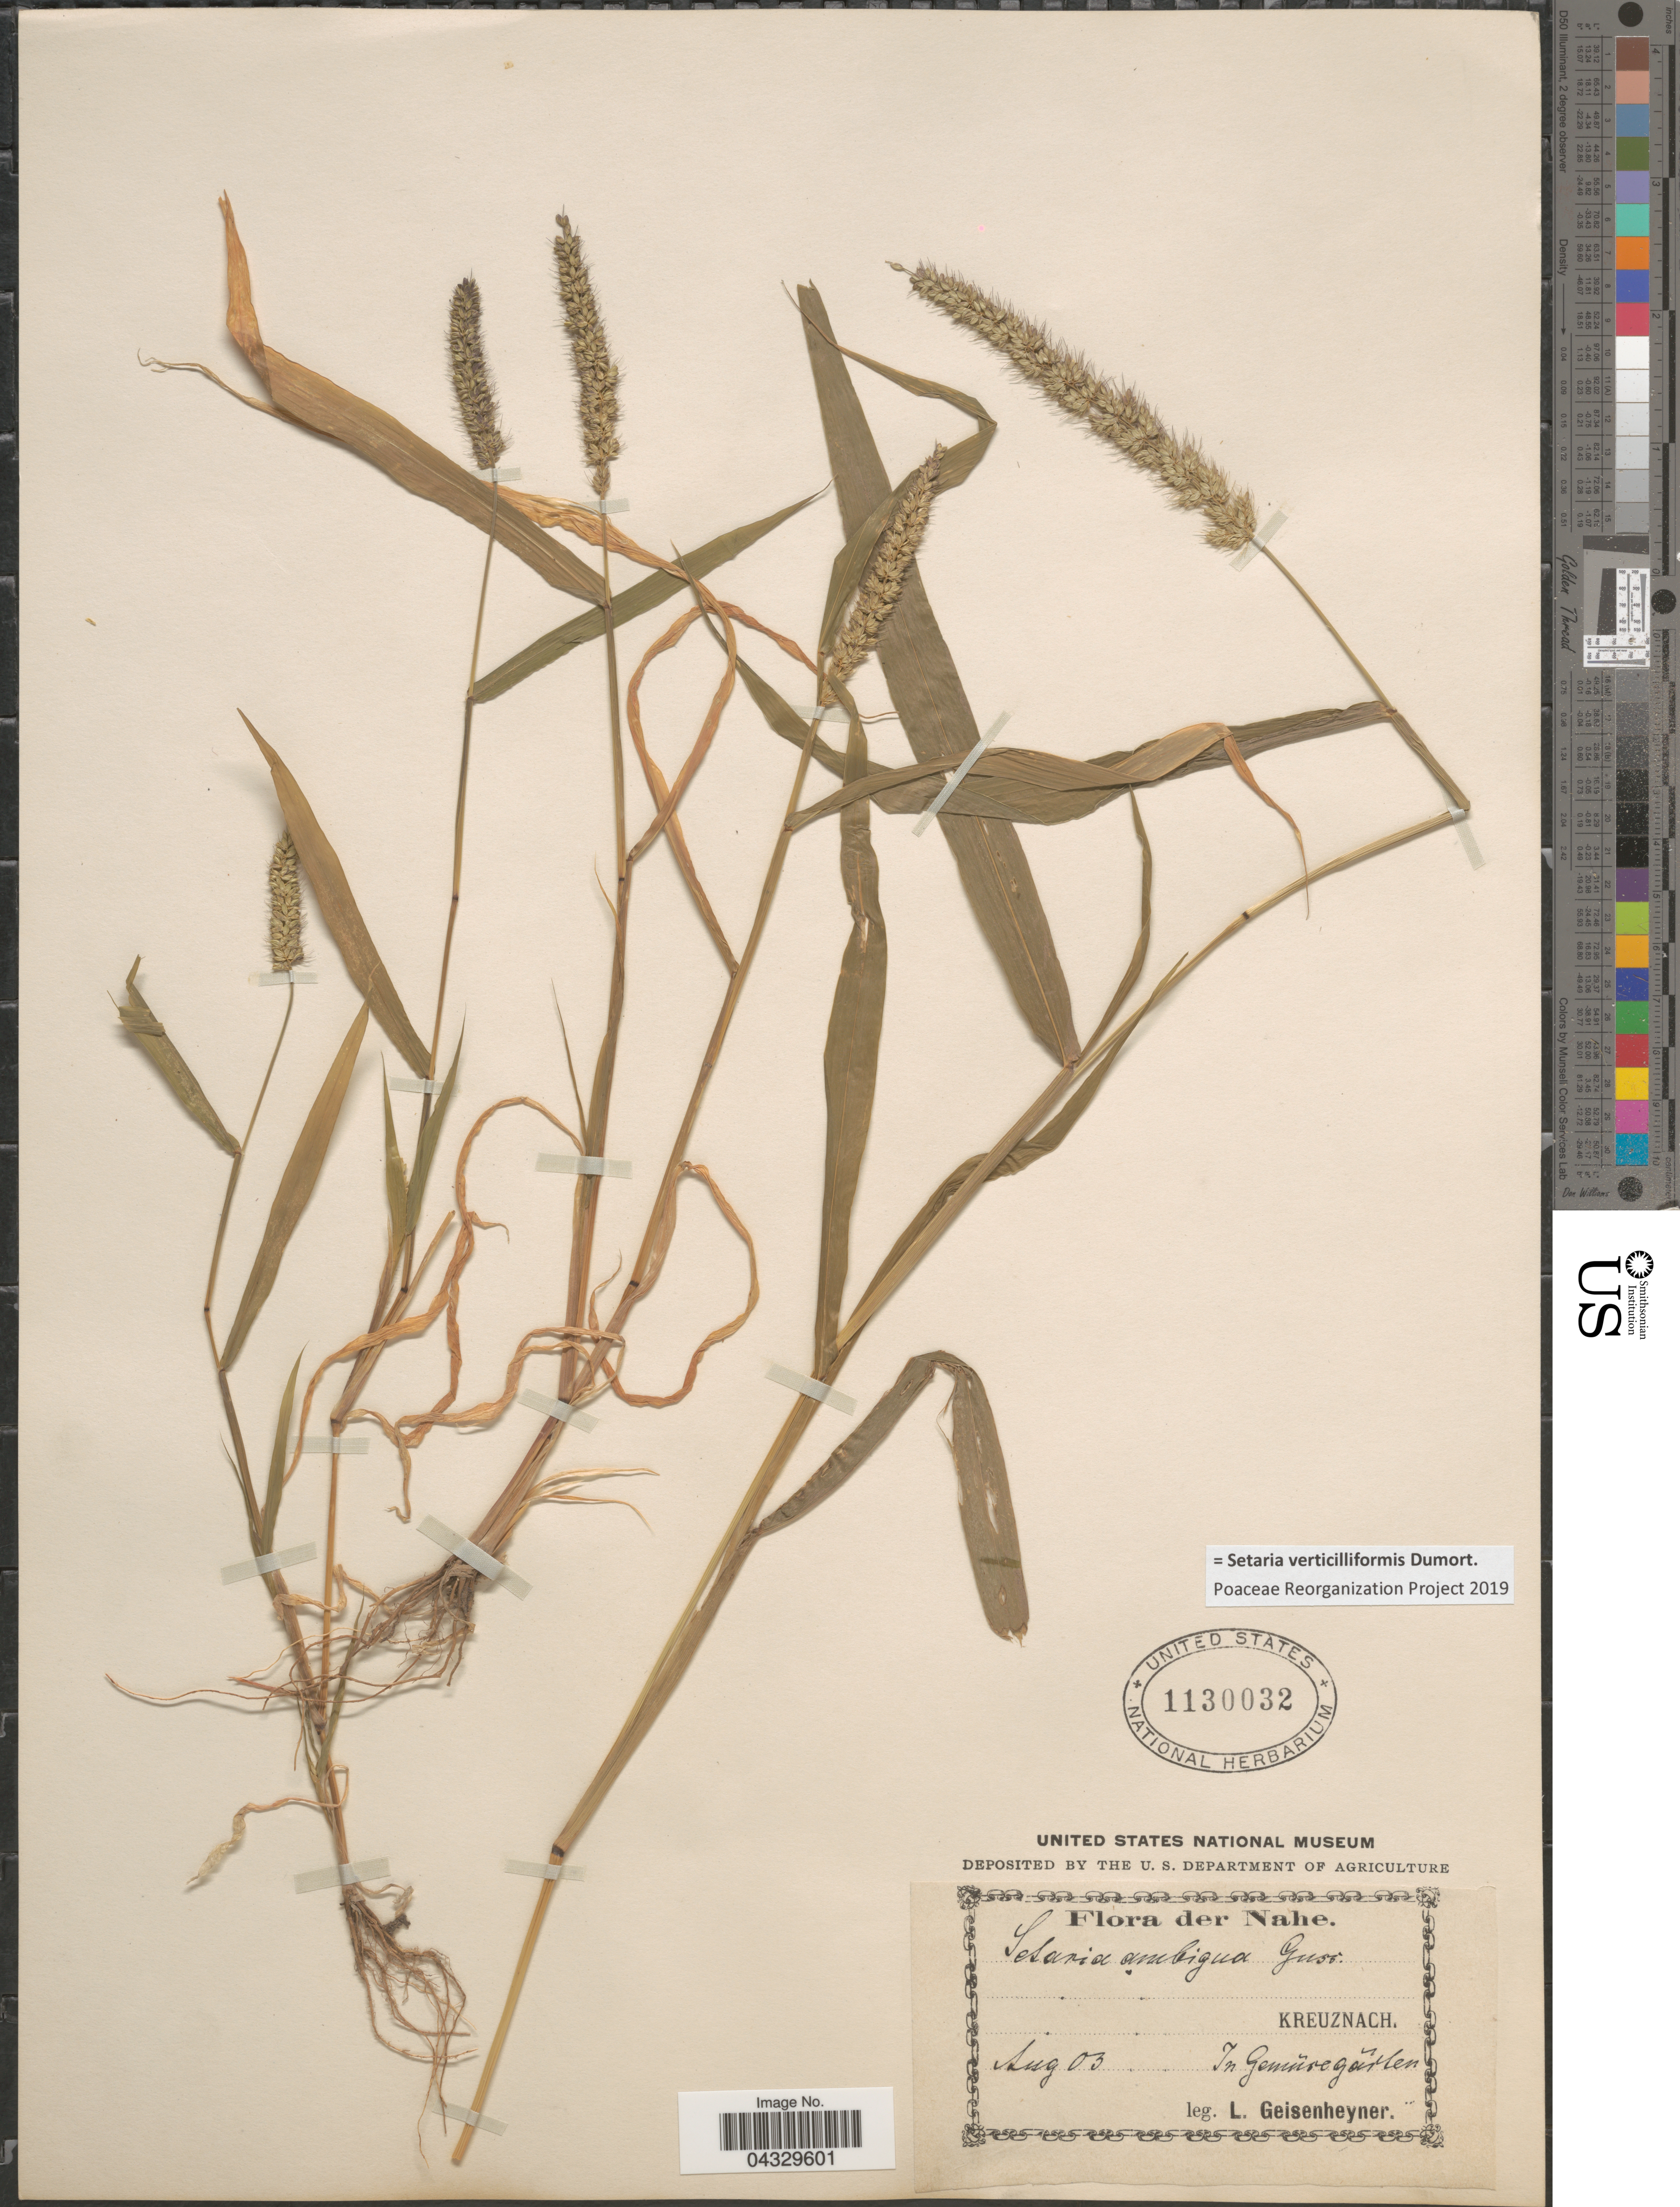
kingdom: Plantae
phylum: Tracheophyta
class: Liliopsida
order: Poales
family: Poaceae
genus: Setaria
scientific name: Setaria verticilliformis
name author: Dumort.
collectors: L. Geisenheyner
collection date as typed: Transcribed d/m/y: /8/3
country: Germany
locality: Nahe. Kreuznach. In Gemüsegarten.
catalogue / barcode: US 1130032